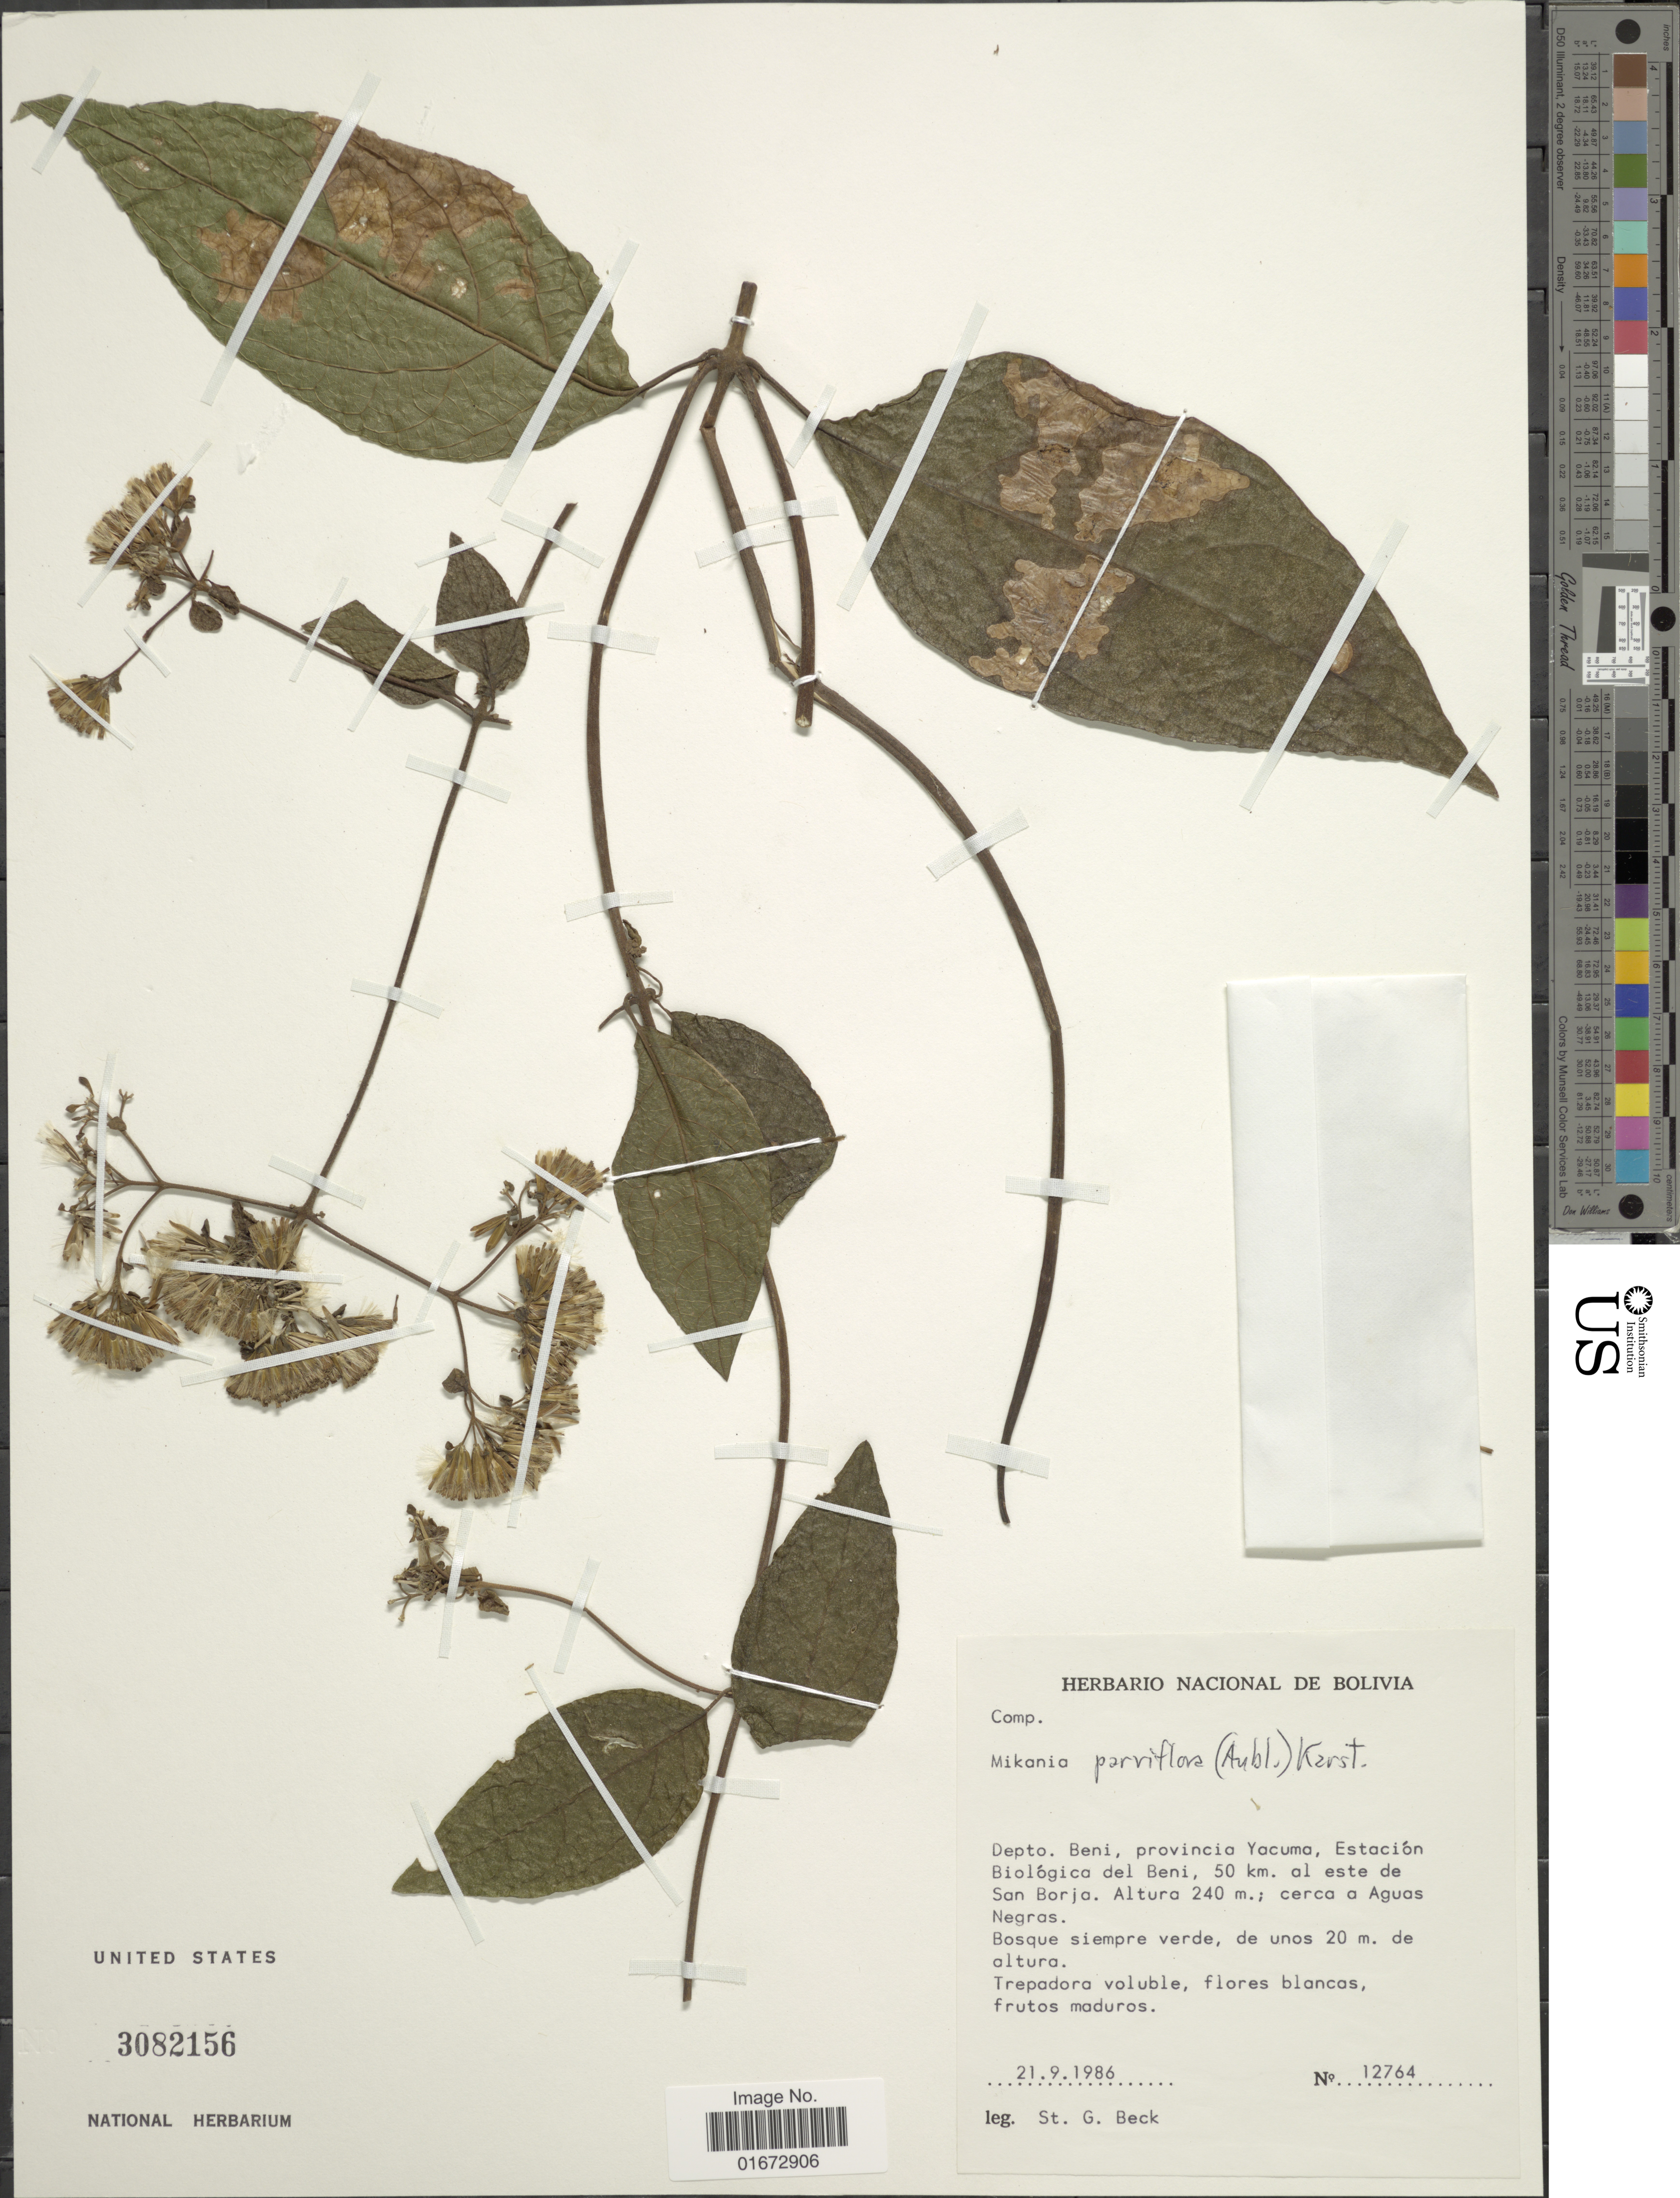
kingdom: Plantae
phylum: Tracheophyta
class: Magnoliopsida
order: Asterales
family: Asteraceae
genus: Mikania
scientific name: Mikania parviflora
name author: (Aubl.) Karst.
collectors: S. G. Beck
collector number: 12764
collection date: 1986-09-21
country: Bolivia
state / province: Beni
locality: Depto. Beni, provincia Yacuma, Estación Biológica del Beni, 50 km. al este de San Borja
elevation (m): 240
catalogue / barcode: US 3082156